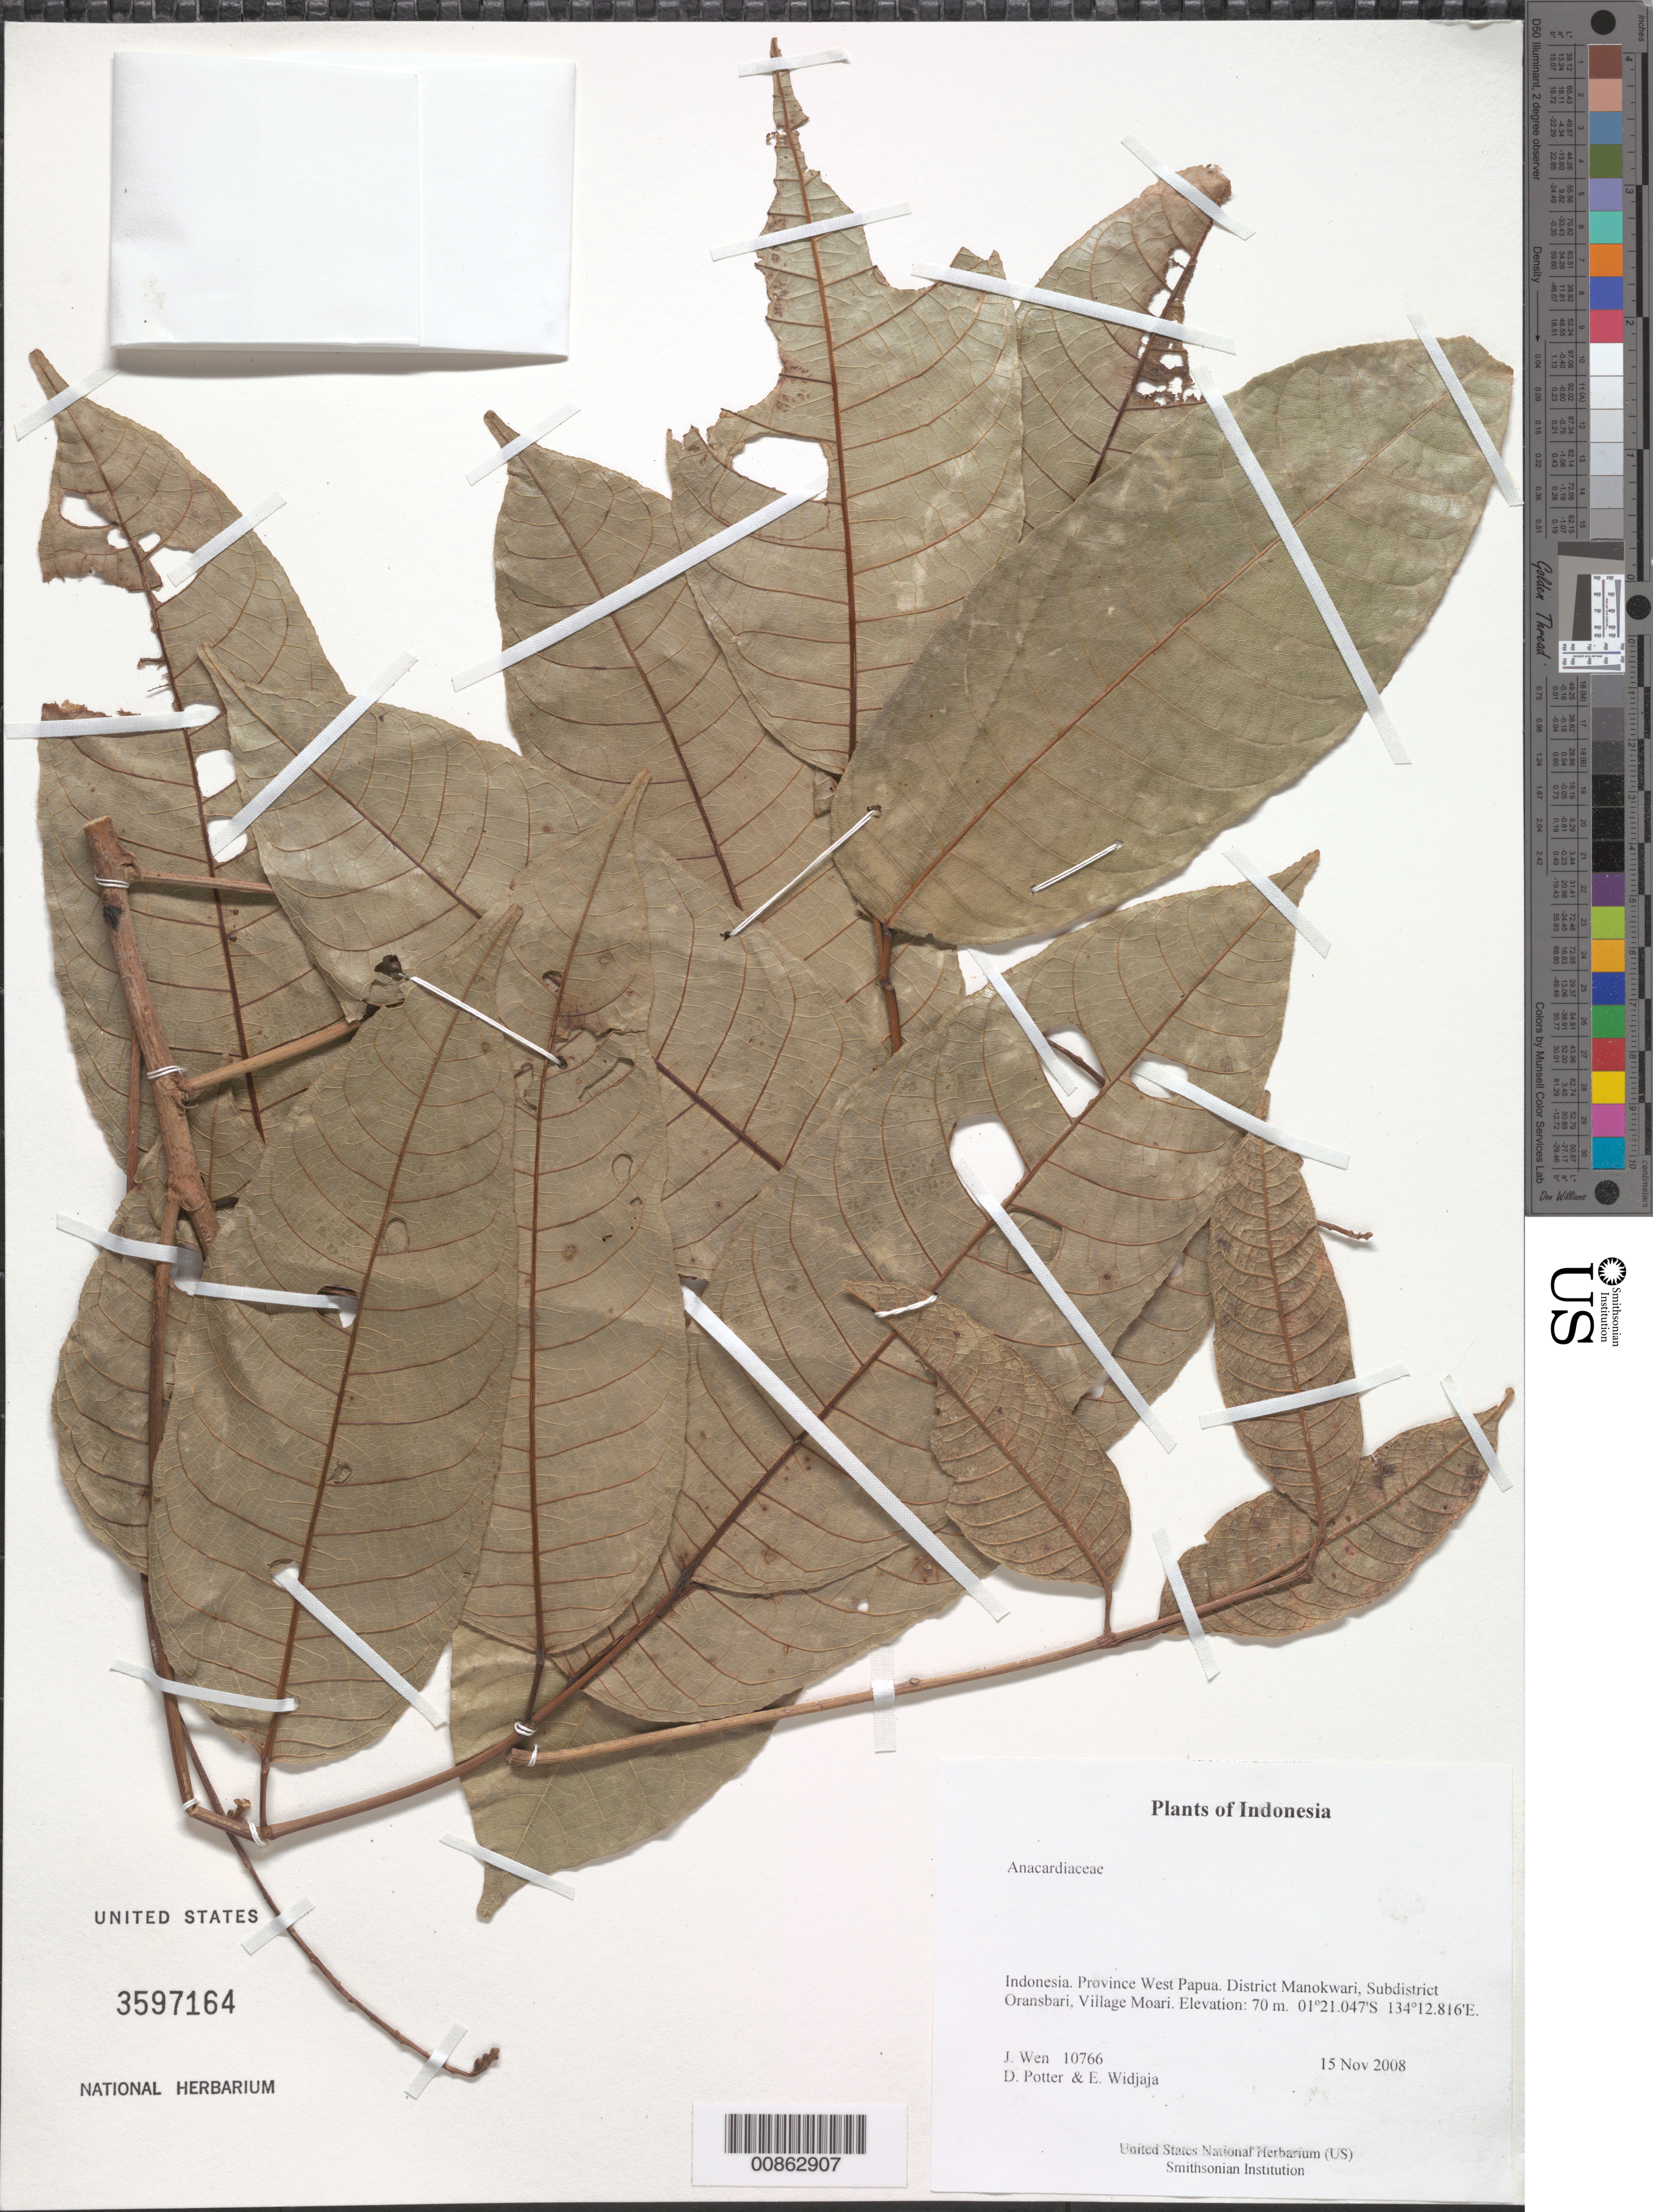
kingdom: Plantae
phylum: Tracheophyta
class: Magnoliopsida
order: Sapindales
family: Burseraceae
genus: Canarium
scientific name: Canarium sp.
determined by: Mitchell, J. D.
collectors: J. Wen, D. Potter & E. A. Widjaja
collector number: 10766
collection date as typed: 15 Nov 2008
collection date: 2008-11-15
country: Indonesia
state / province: Papua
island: New Guinea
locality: District Manokwari, Subdistrict Oransbari, Village Moari. Irian Barat.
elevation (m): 70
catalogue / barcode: US 3597164